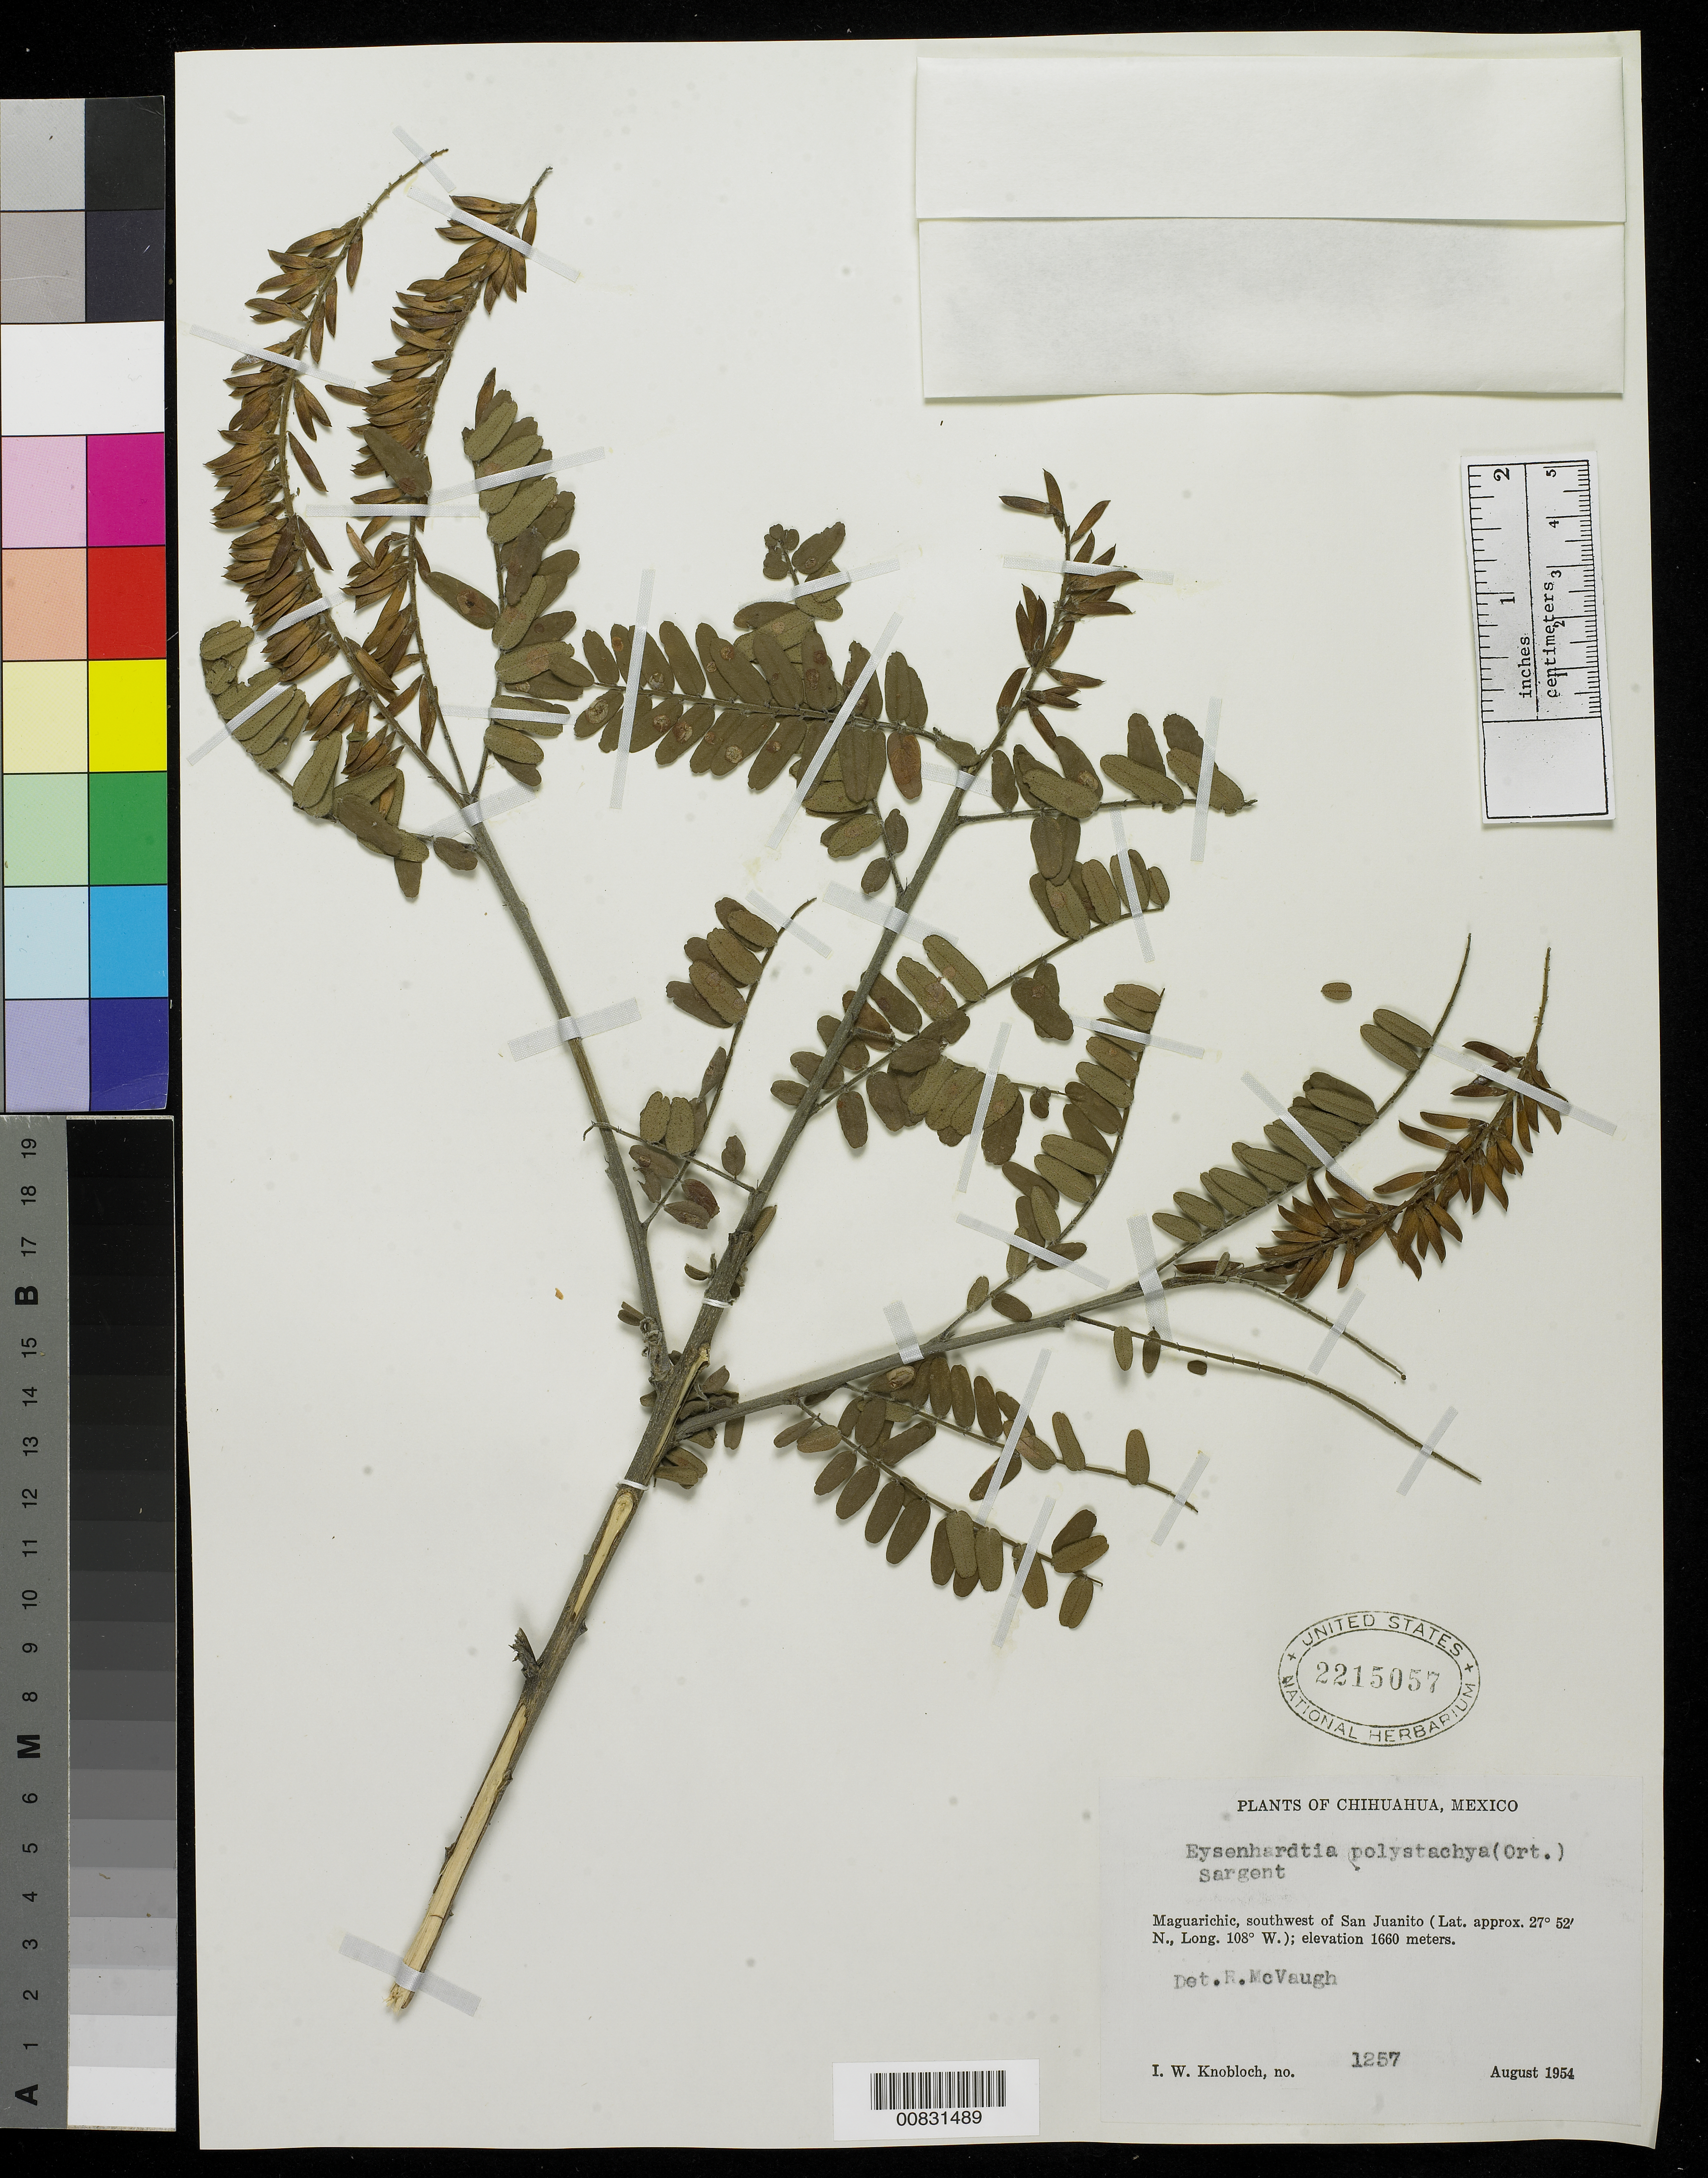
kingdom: Plantae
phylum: Tracheophyta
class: Magnoliopsida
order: Fabales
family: Fabaceae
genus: Eysenhardtia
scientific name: Eysenhardtia polystachya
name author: (Ortega) Sarg.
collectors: I. W. Knobloch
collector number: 1257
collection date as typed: Aug 1954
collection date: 1954-08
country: Mexico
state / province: Chihuahua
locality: Maguarichic southwest of San Juanito.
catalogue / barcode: US 2215057